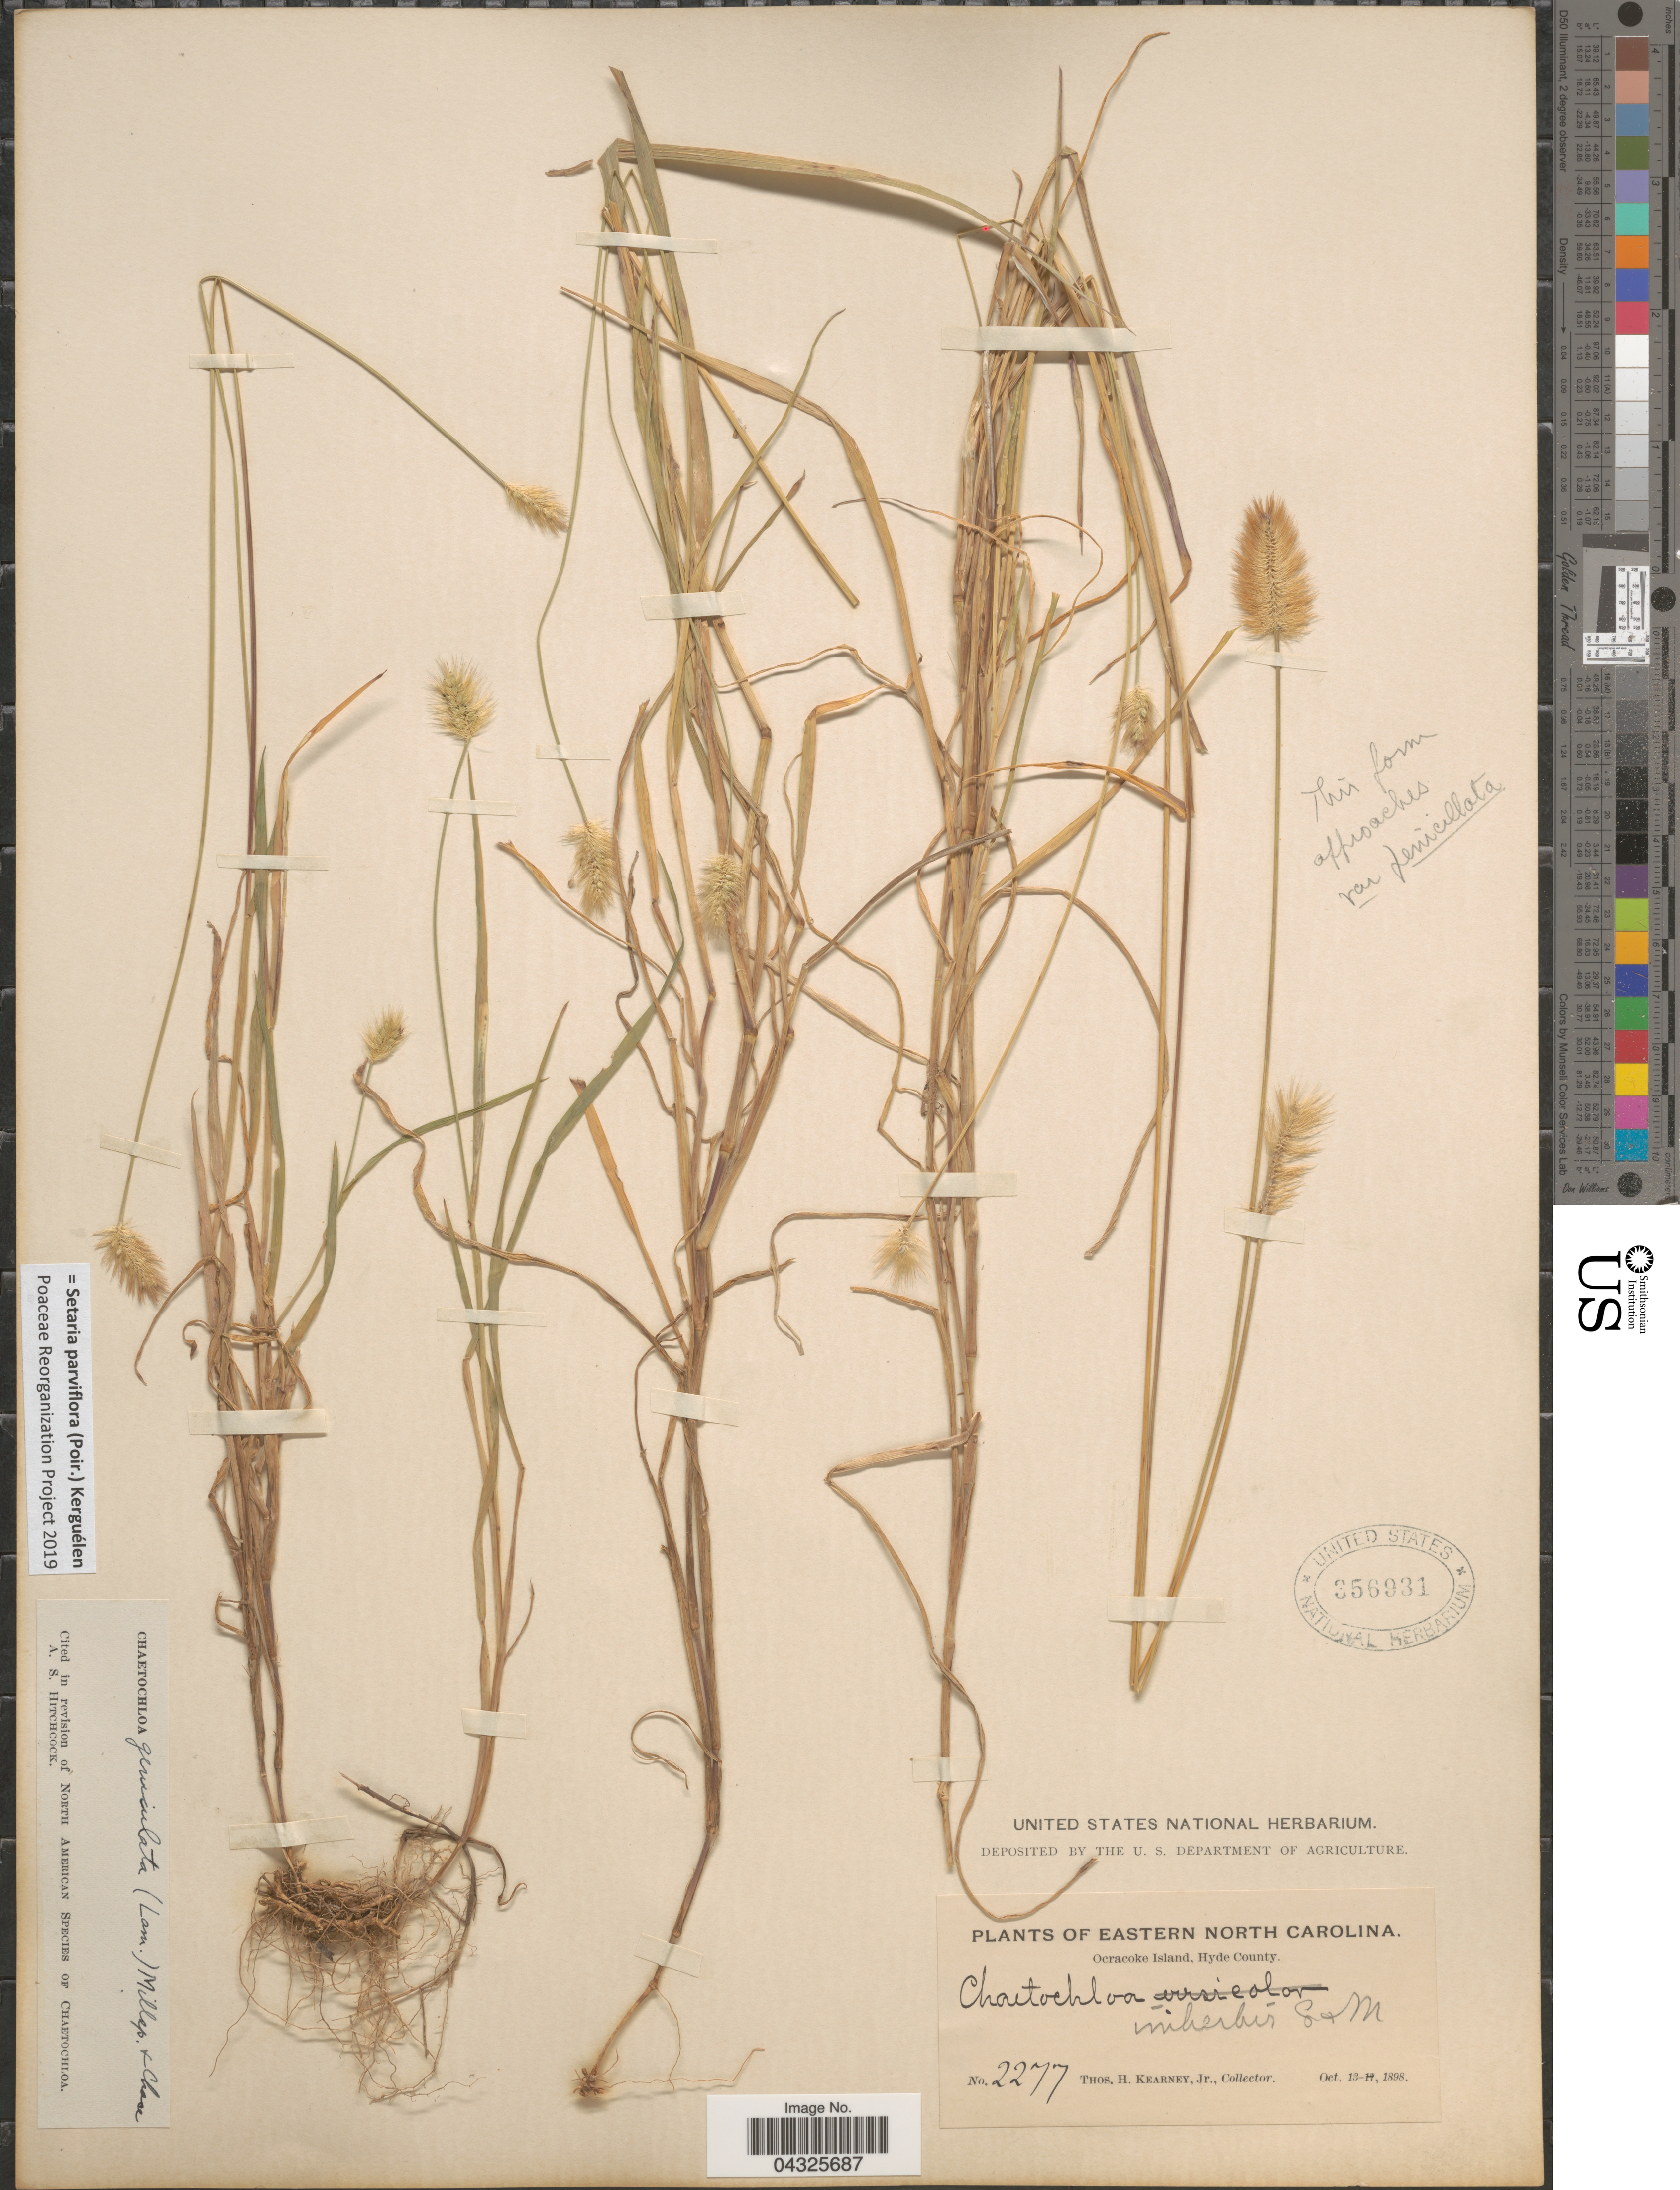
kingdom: Plantae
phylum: Tracheophyta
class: Liliopsida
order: Poales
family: Poaceae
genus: Setaria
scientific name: Setaria parviflora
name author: (Poir.) Kerguélen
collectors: T. H. Kearney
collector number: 2277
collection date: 1898-10-13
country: United States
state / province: North Carolina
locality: Eastern North Carolina. Ocracoke Island, Hyde County.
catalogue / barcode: US 356931